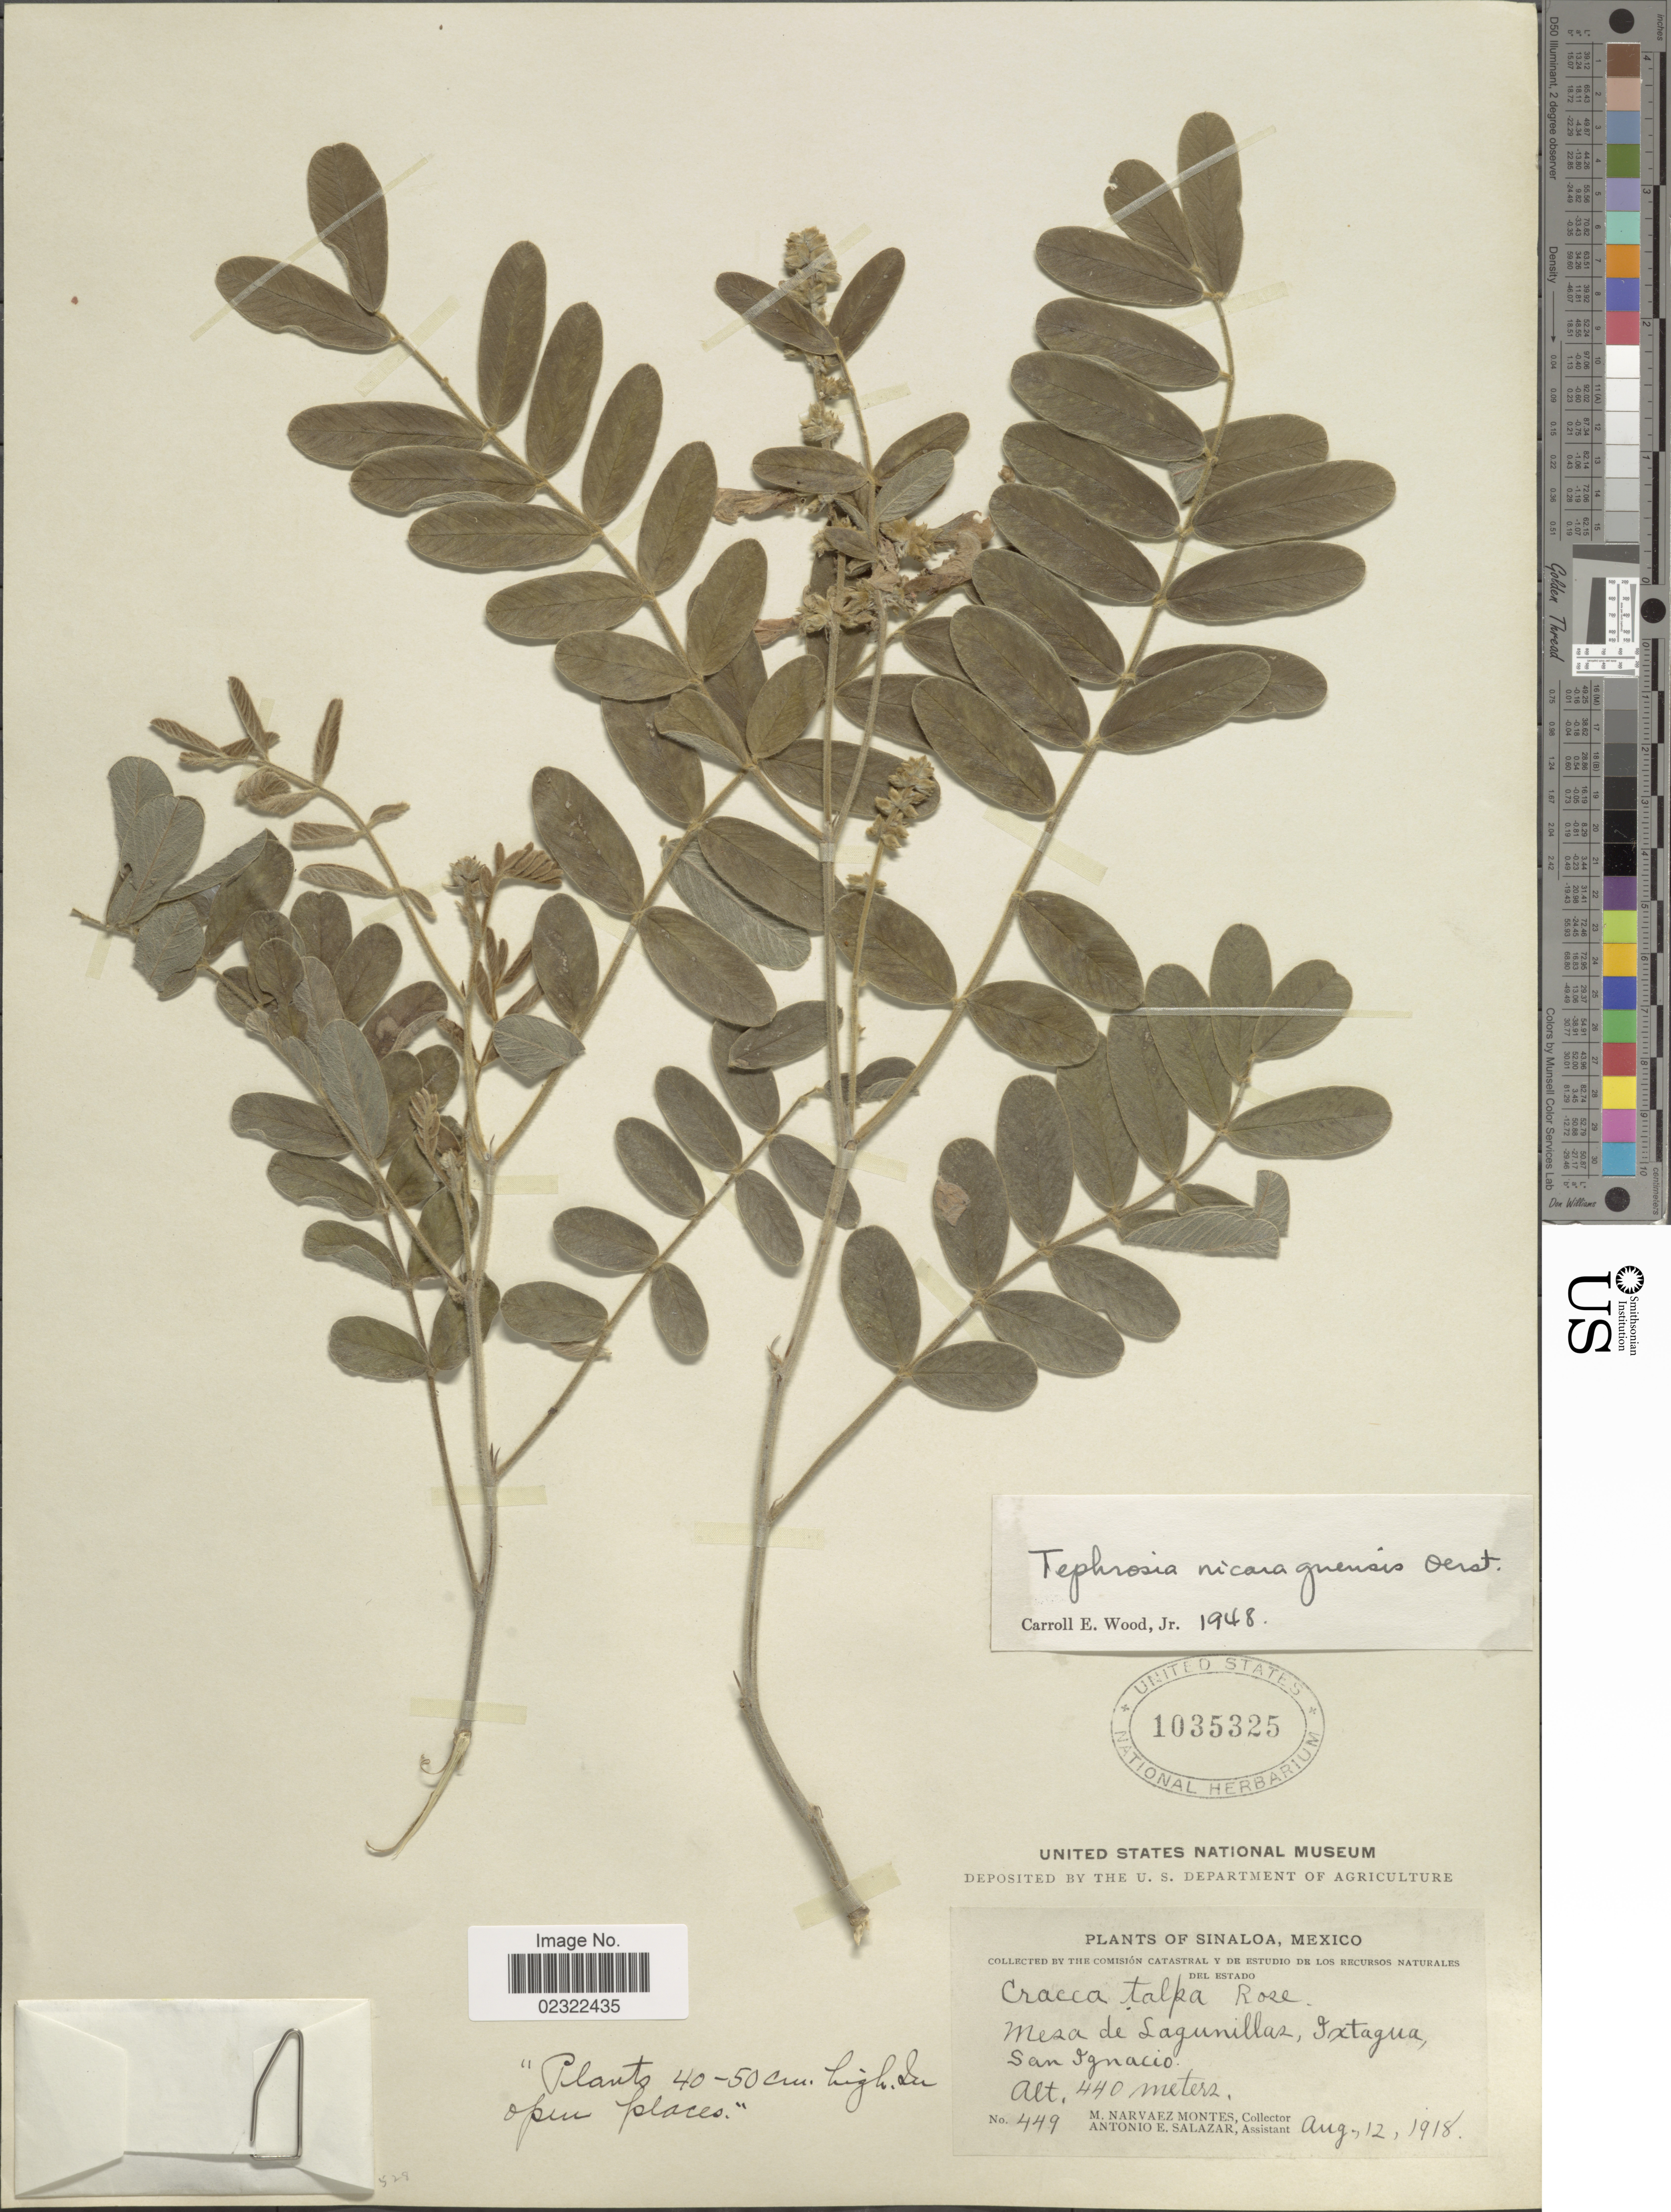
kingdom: Plantae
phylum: Tracheophyta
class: Magnoliopsida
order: Fabales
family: Fabaceae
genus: Tephrosia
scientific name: Tephrosia nicaraguensis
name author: Oerst.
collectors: M. Narvaez-Montes & A. E. Salazar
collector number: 449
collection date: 1918-08-12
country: Mexico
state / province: Sinaloa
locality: Sinaloa, Mexico. Mesa de Lagunillaz, Ixtagua, San Ignacio.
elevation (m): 440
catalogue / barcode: US 1035325